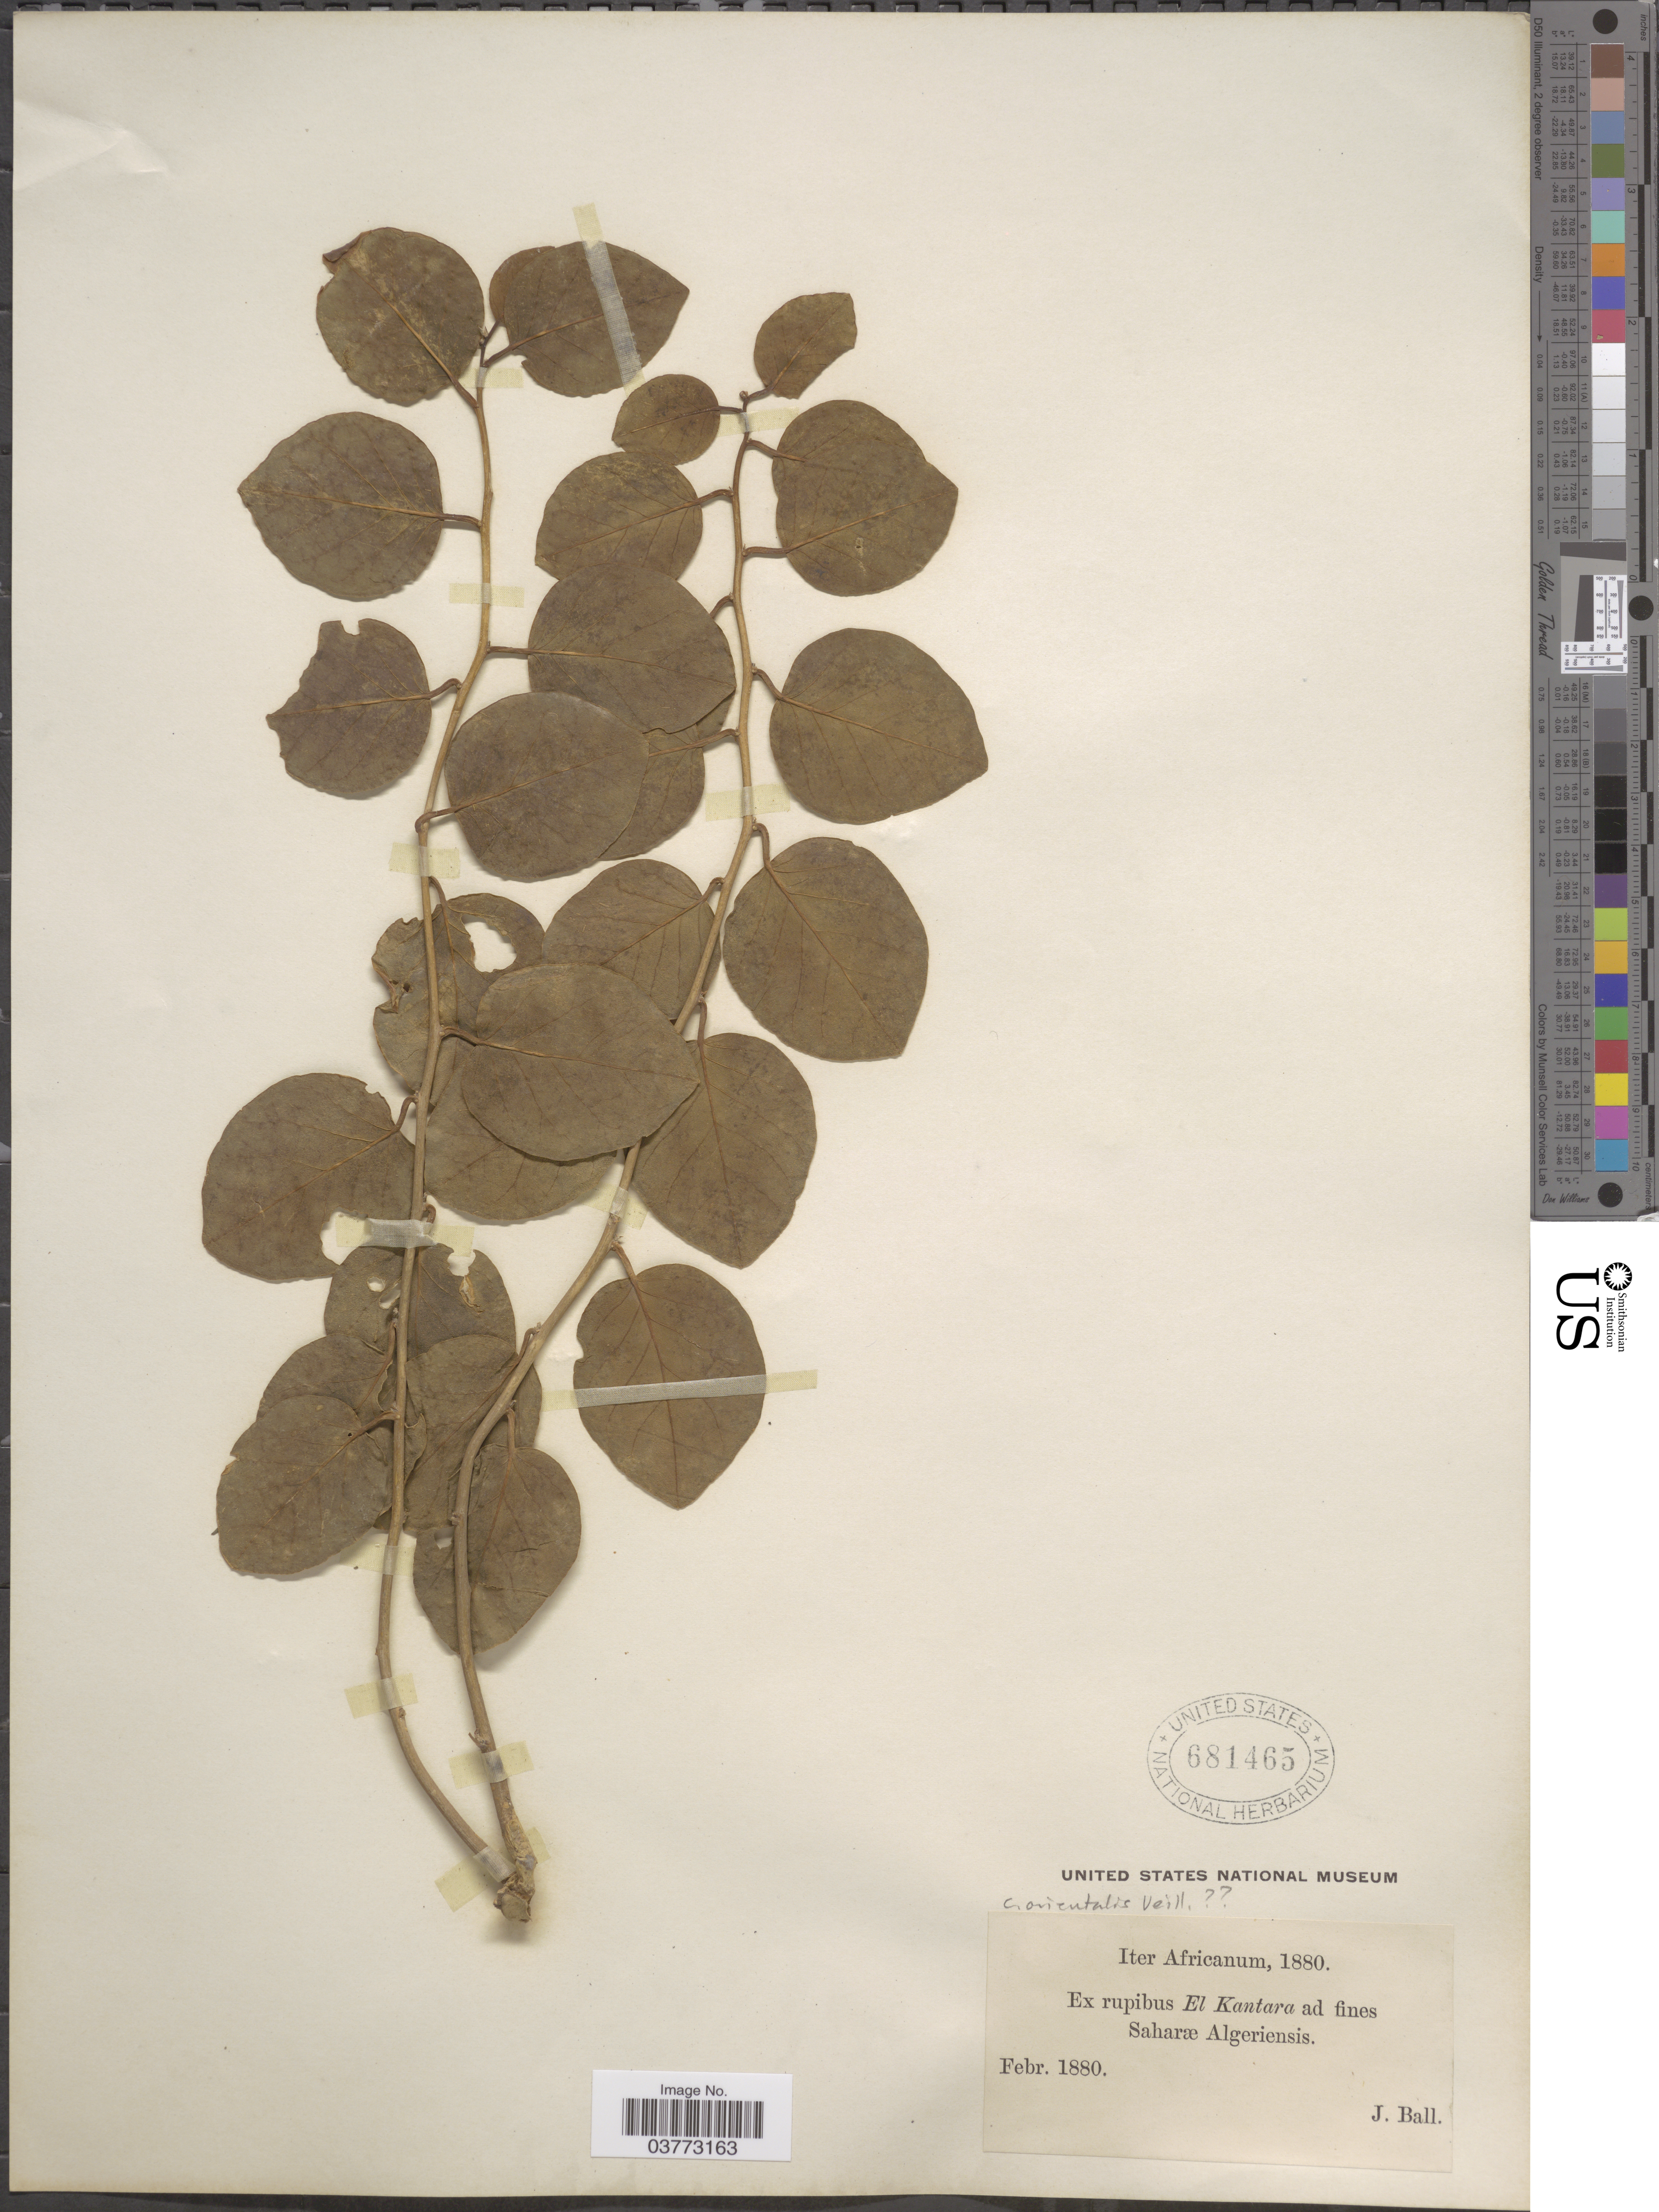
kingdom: Plantae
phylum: Tracheophyta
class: Magnoliopsida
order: Brassicales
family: Capparaceae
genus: Capparis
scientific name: Capparis orientalis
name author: Veill.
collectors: J. Ball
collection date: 1880-02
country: Algeria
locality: Ex rupibus El Kantara ad fines Saharæ Algeriensis.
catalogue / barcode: US 681465